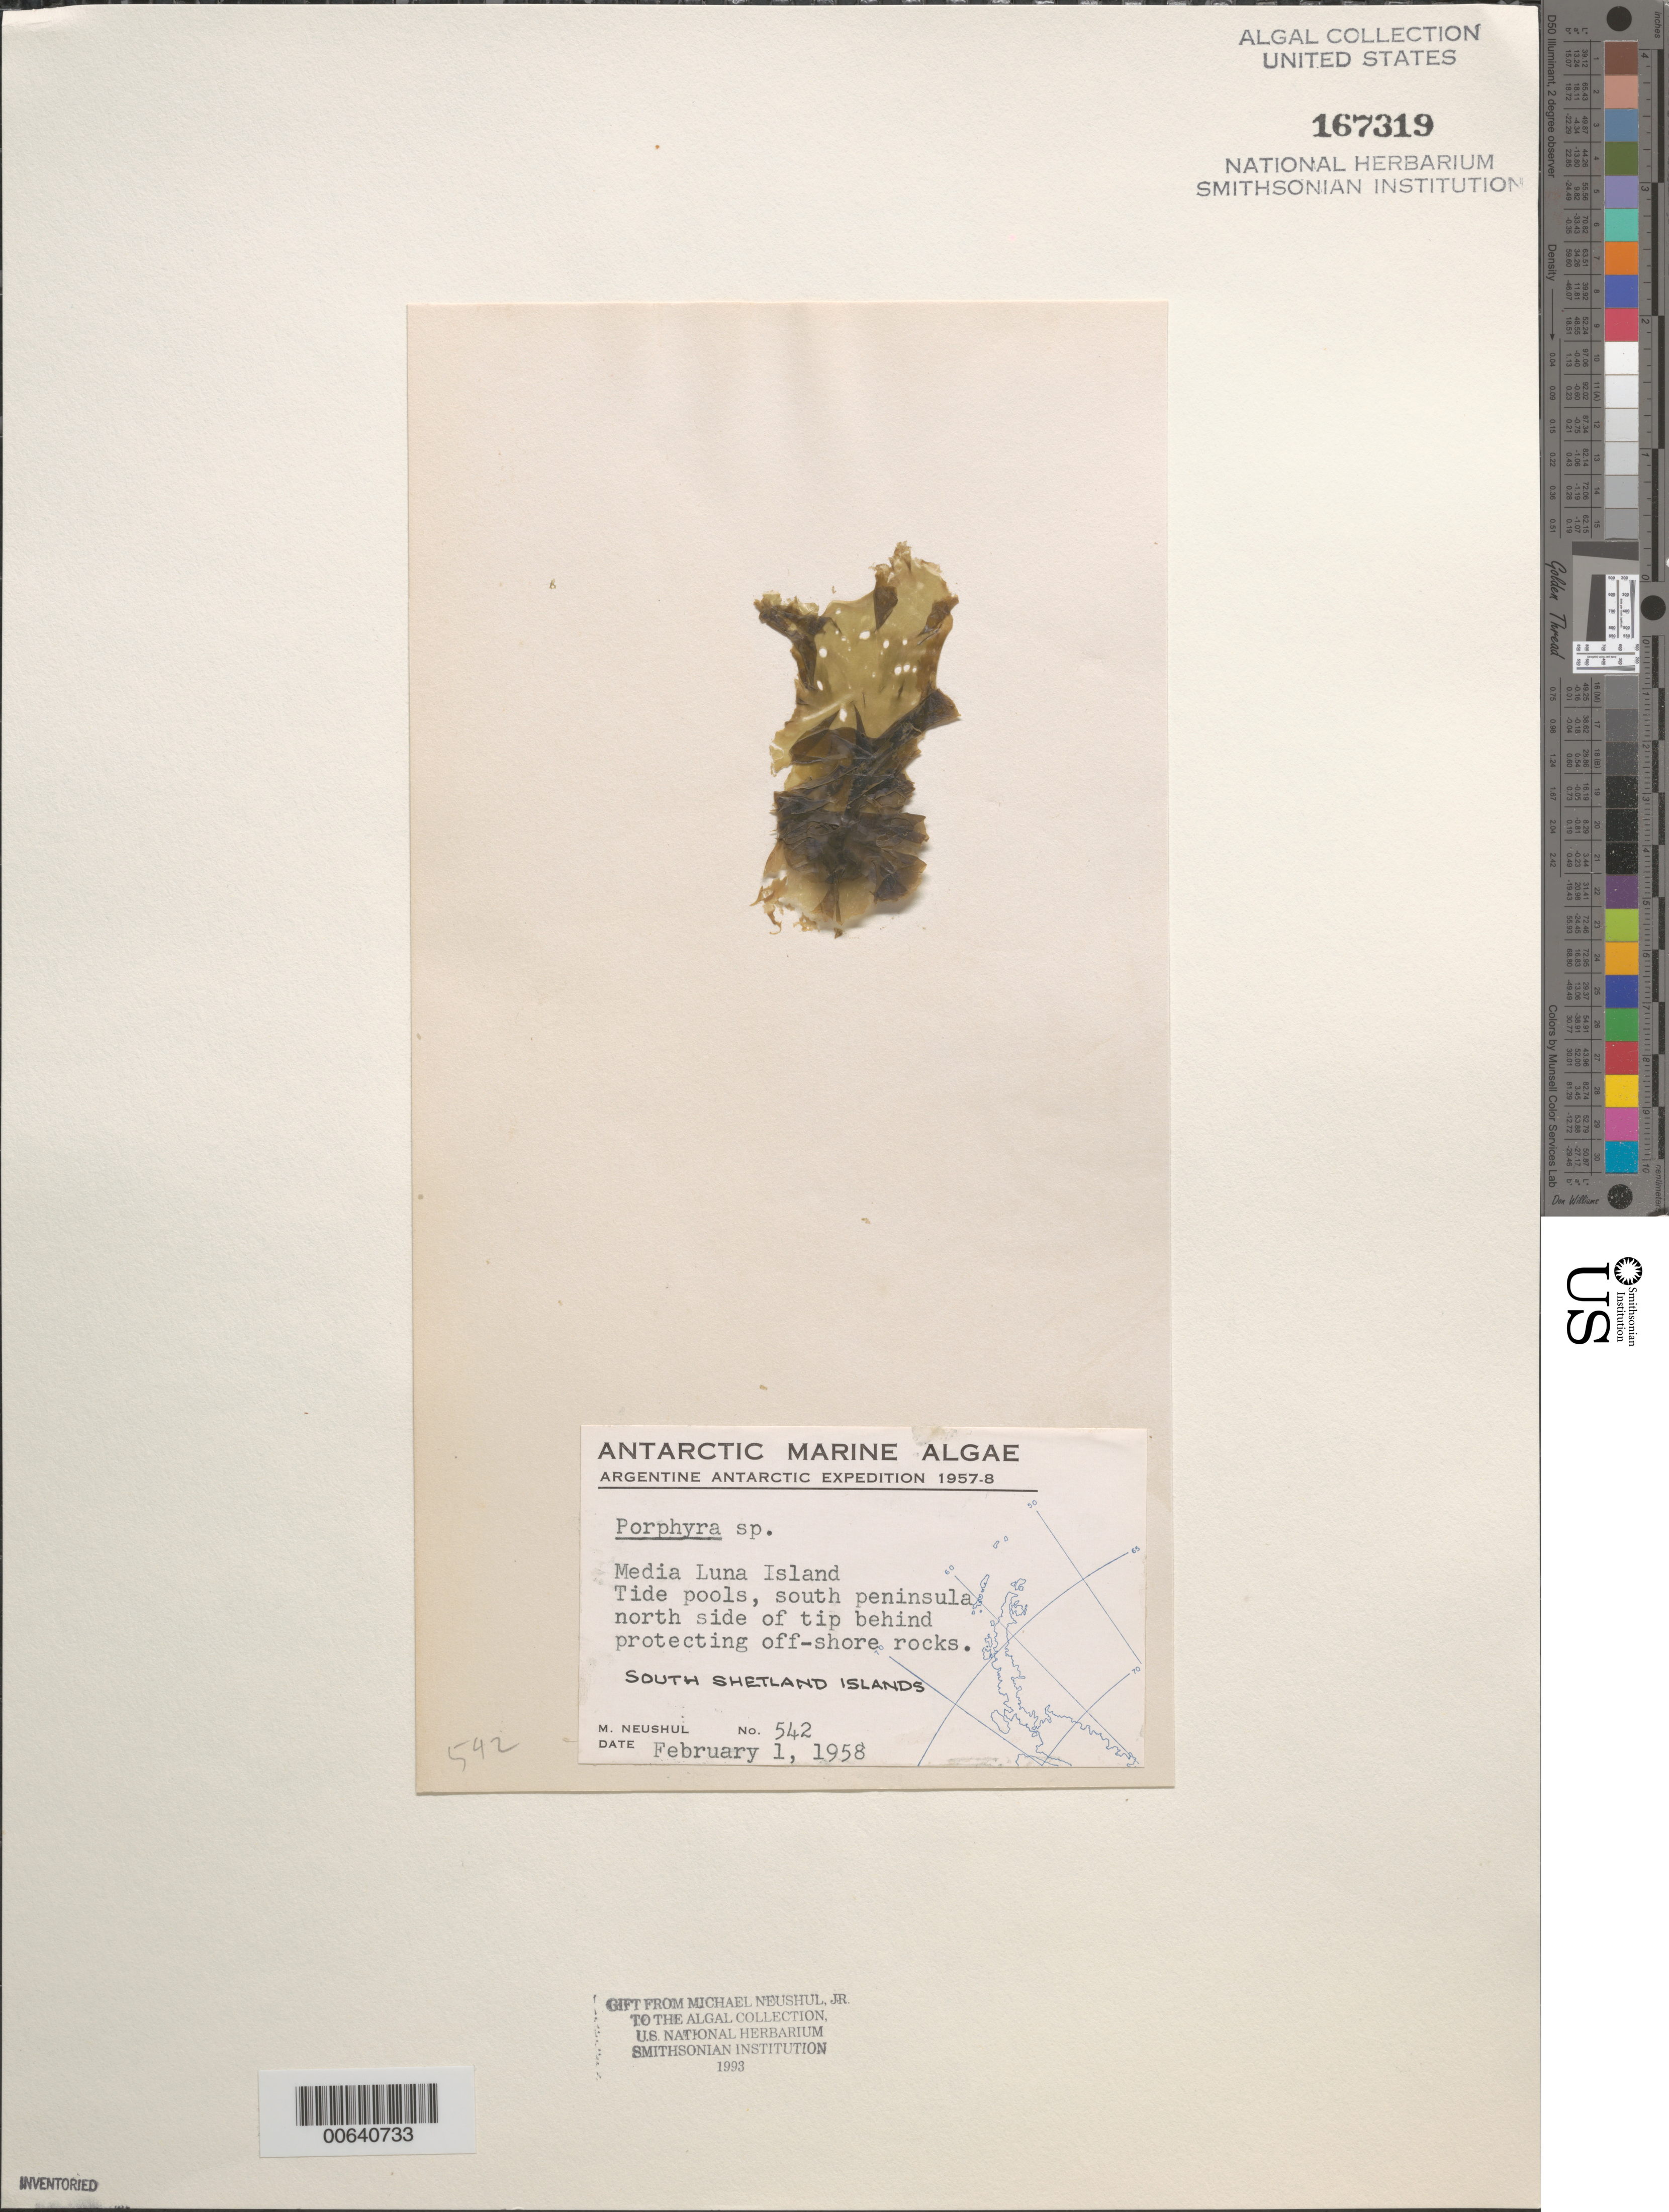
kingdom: Plantae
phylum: Rhodophyta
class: Bangiophyceae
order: Bangiales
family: Bangiaceae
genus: Porphyra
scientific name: Porphyra sp.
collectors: M. Neushul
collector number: Neushul 542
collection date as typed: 01 Feb 1958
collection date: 1958-02-01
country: Antarctica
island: Half Moon Island (Media Luna Island)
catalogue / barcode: US 167319